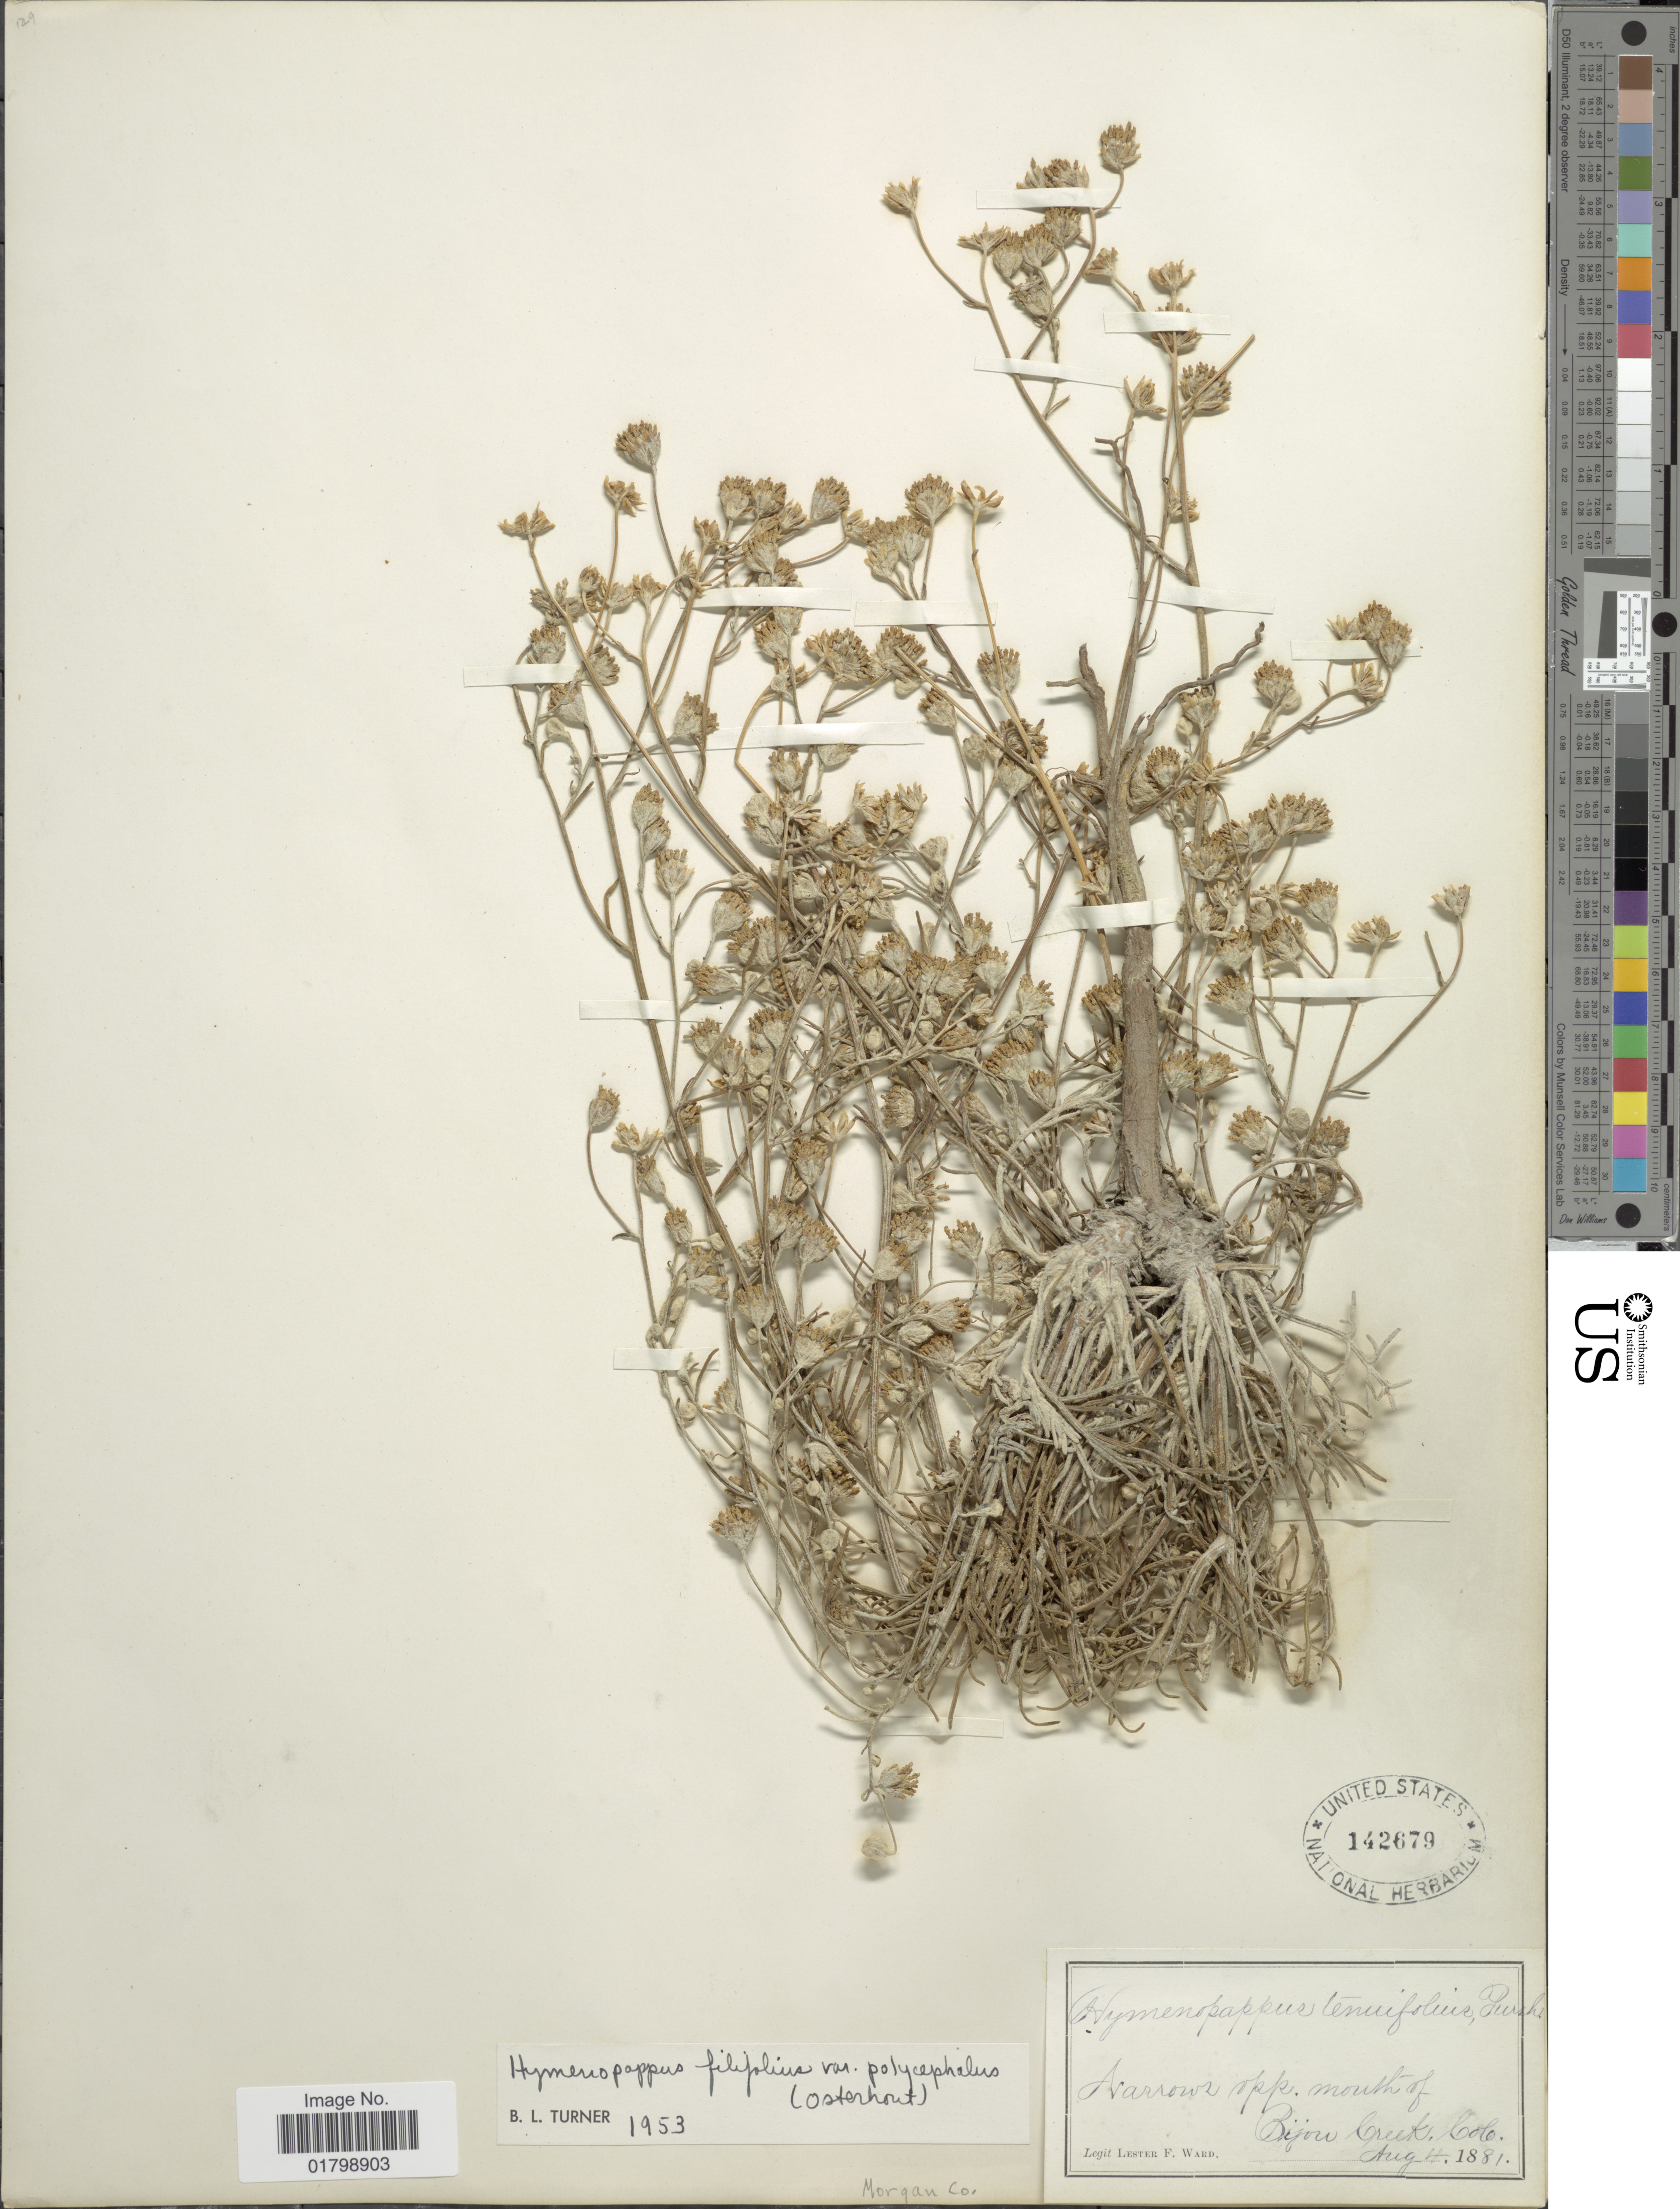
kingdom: Plantae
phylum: Tracheophyta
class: Magnoliopsida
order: Asterales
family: Asteraceae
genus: Hymenopappus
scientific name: Hymenopappus filifolius var. polycephalus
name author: (Osterh.) B.L. Turner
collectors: L. F. Ward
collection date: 1881-08-04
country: United States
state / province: Colorado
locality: Aarrowz opp. mouth of Bijou Creek, Morgan Co.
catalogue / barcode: US 142679